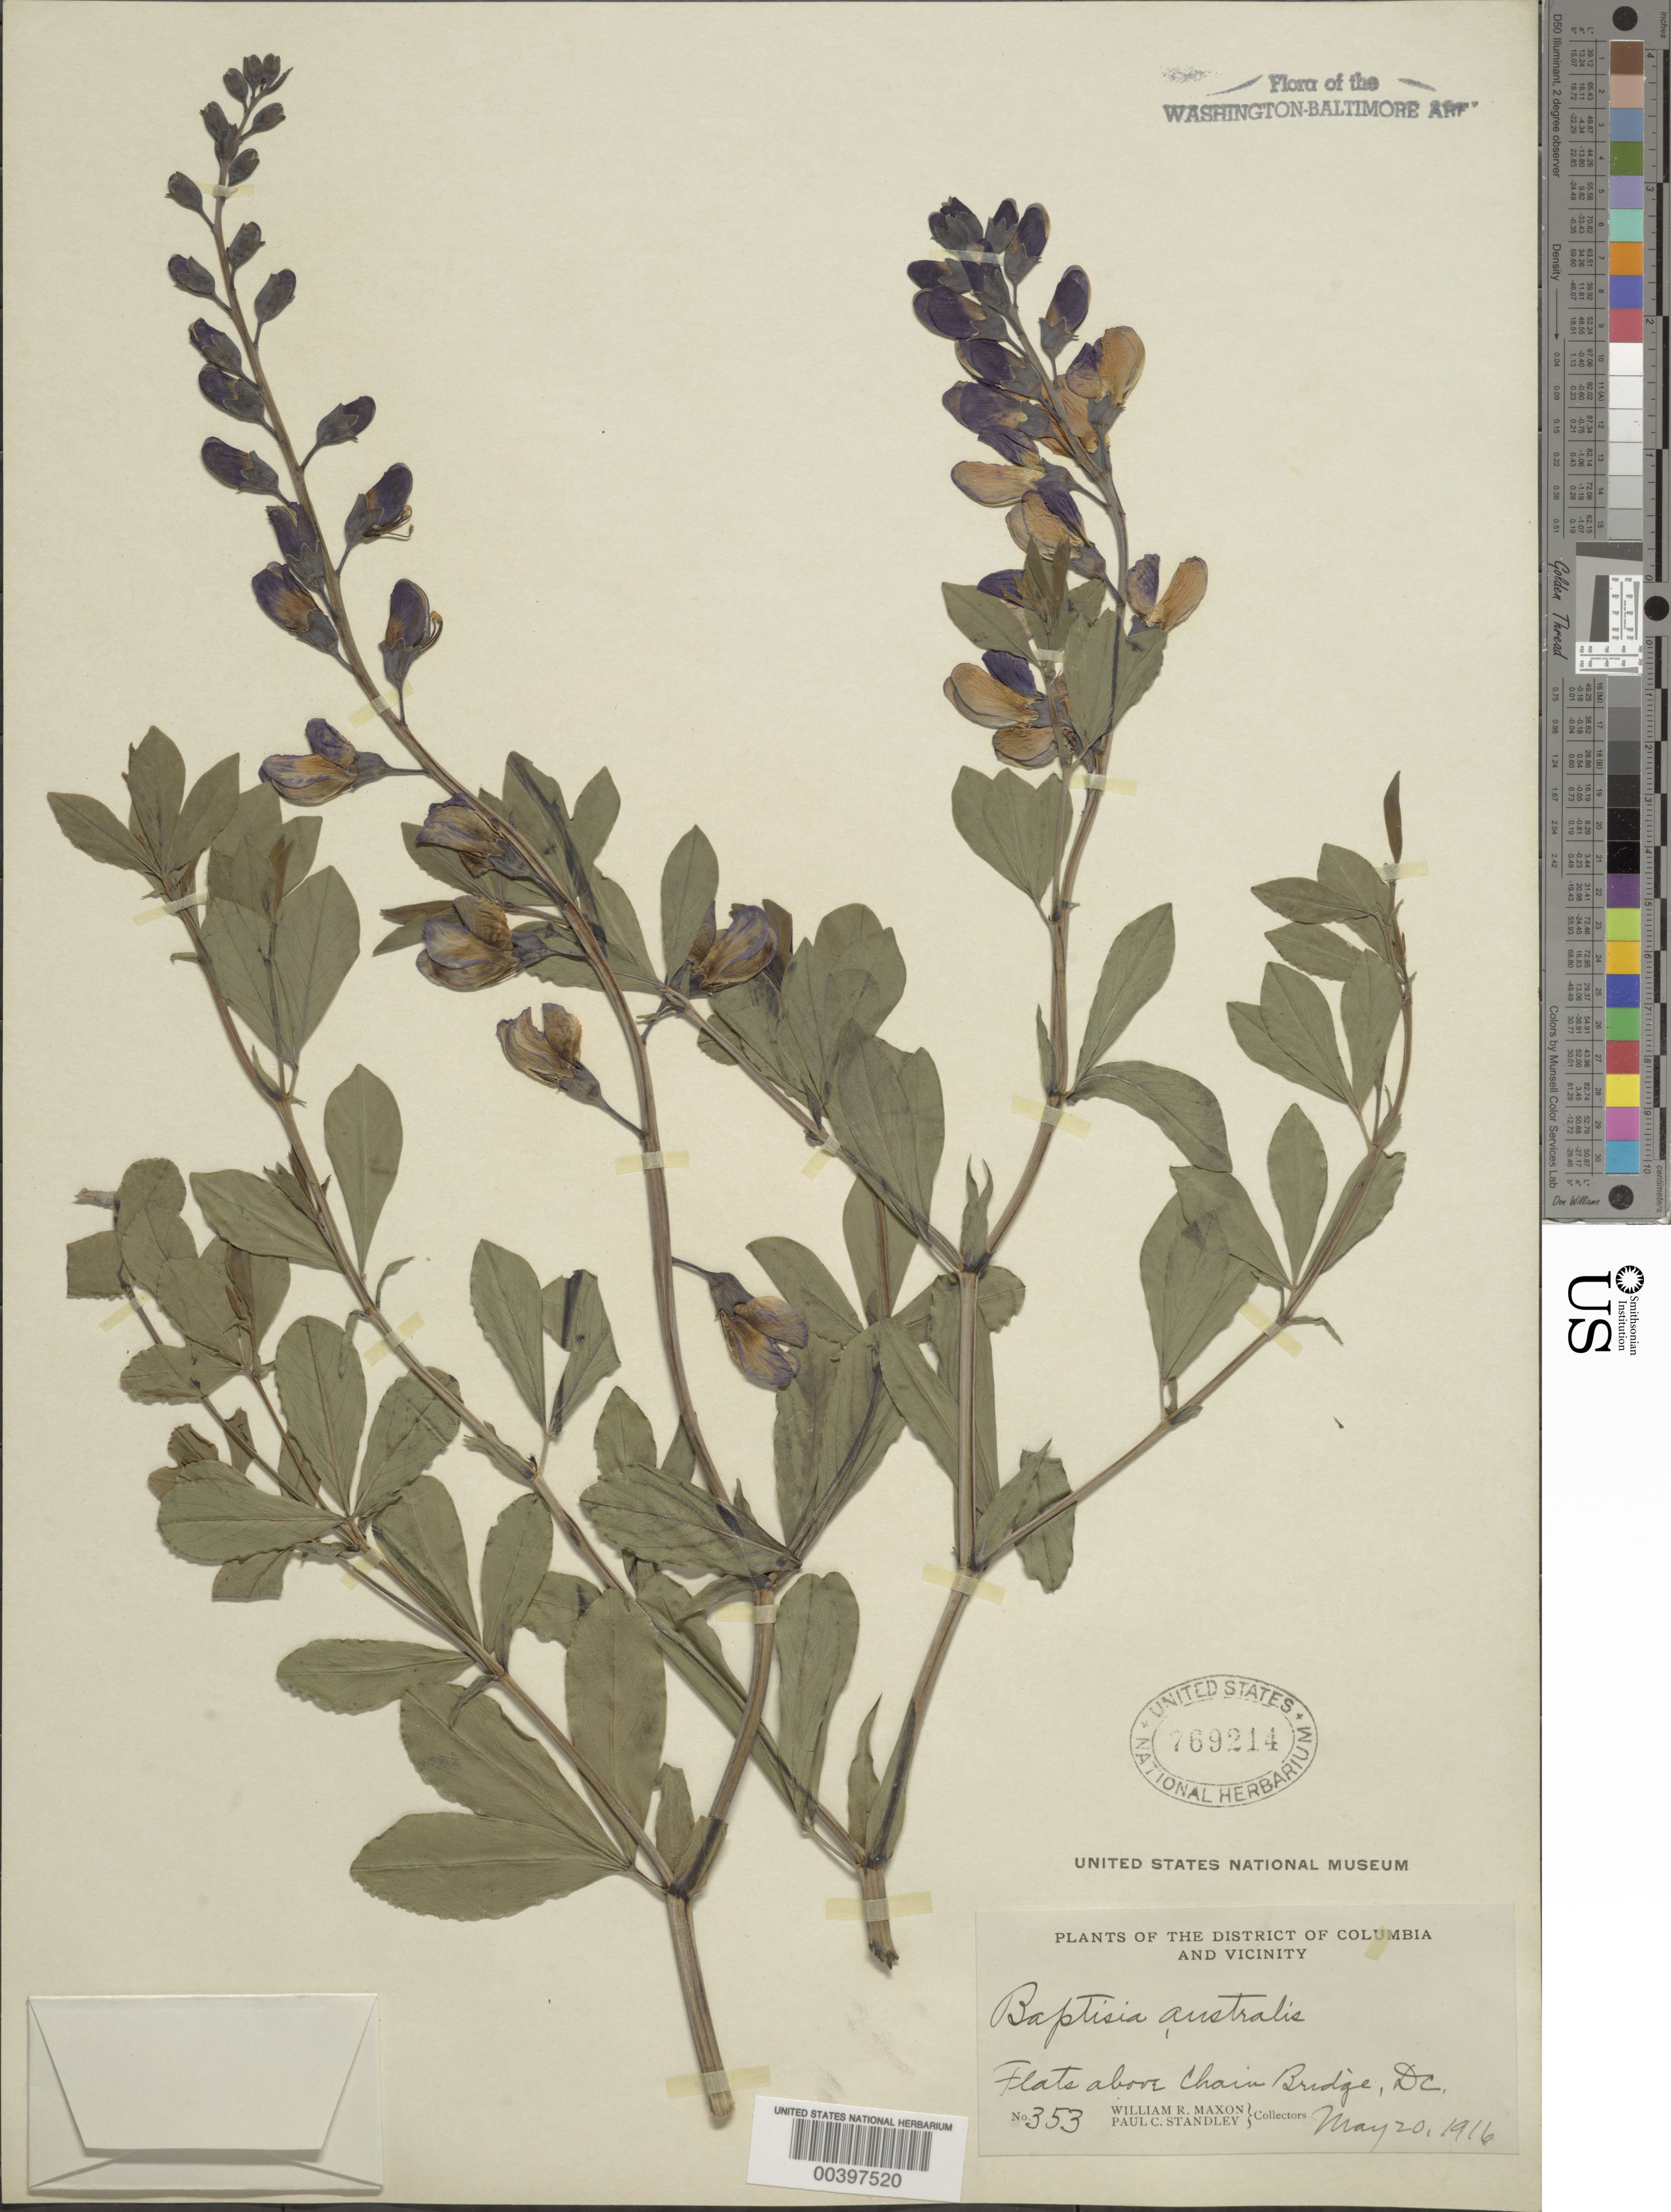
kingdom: Plantae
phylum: Tracheophyta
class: Magnoliopsida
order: Fabales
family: Fabaceae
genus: Baptisia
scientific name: Baptisia australis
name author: (L.) R. Br.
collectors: W. R. Maxon & P. C. Standley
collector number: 353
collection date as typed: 20 May 1916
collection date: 1916-05-20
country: United States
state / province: District of Columbia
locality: Potomac Flats near Chain Bridge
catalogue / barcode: US 769214